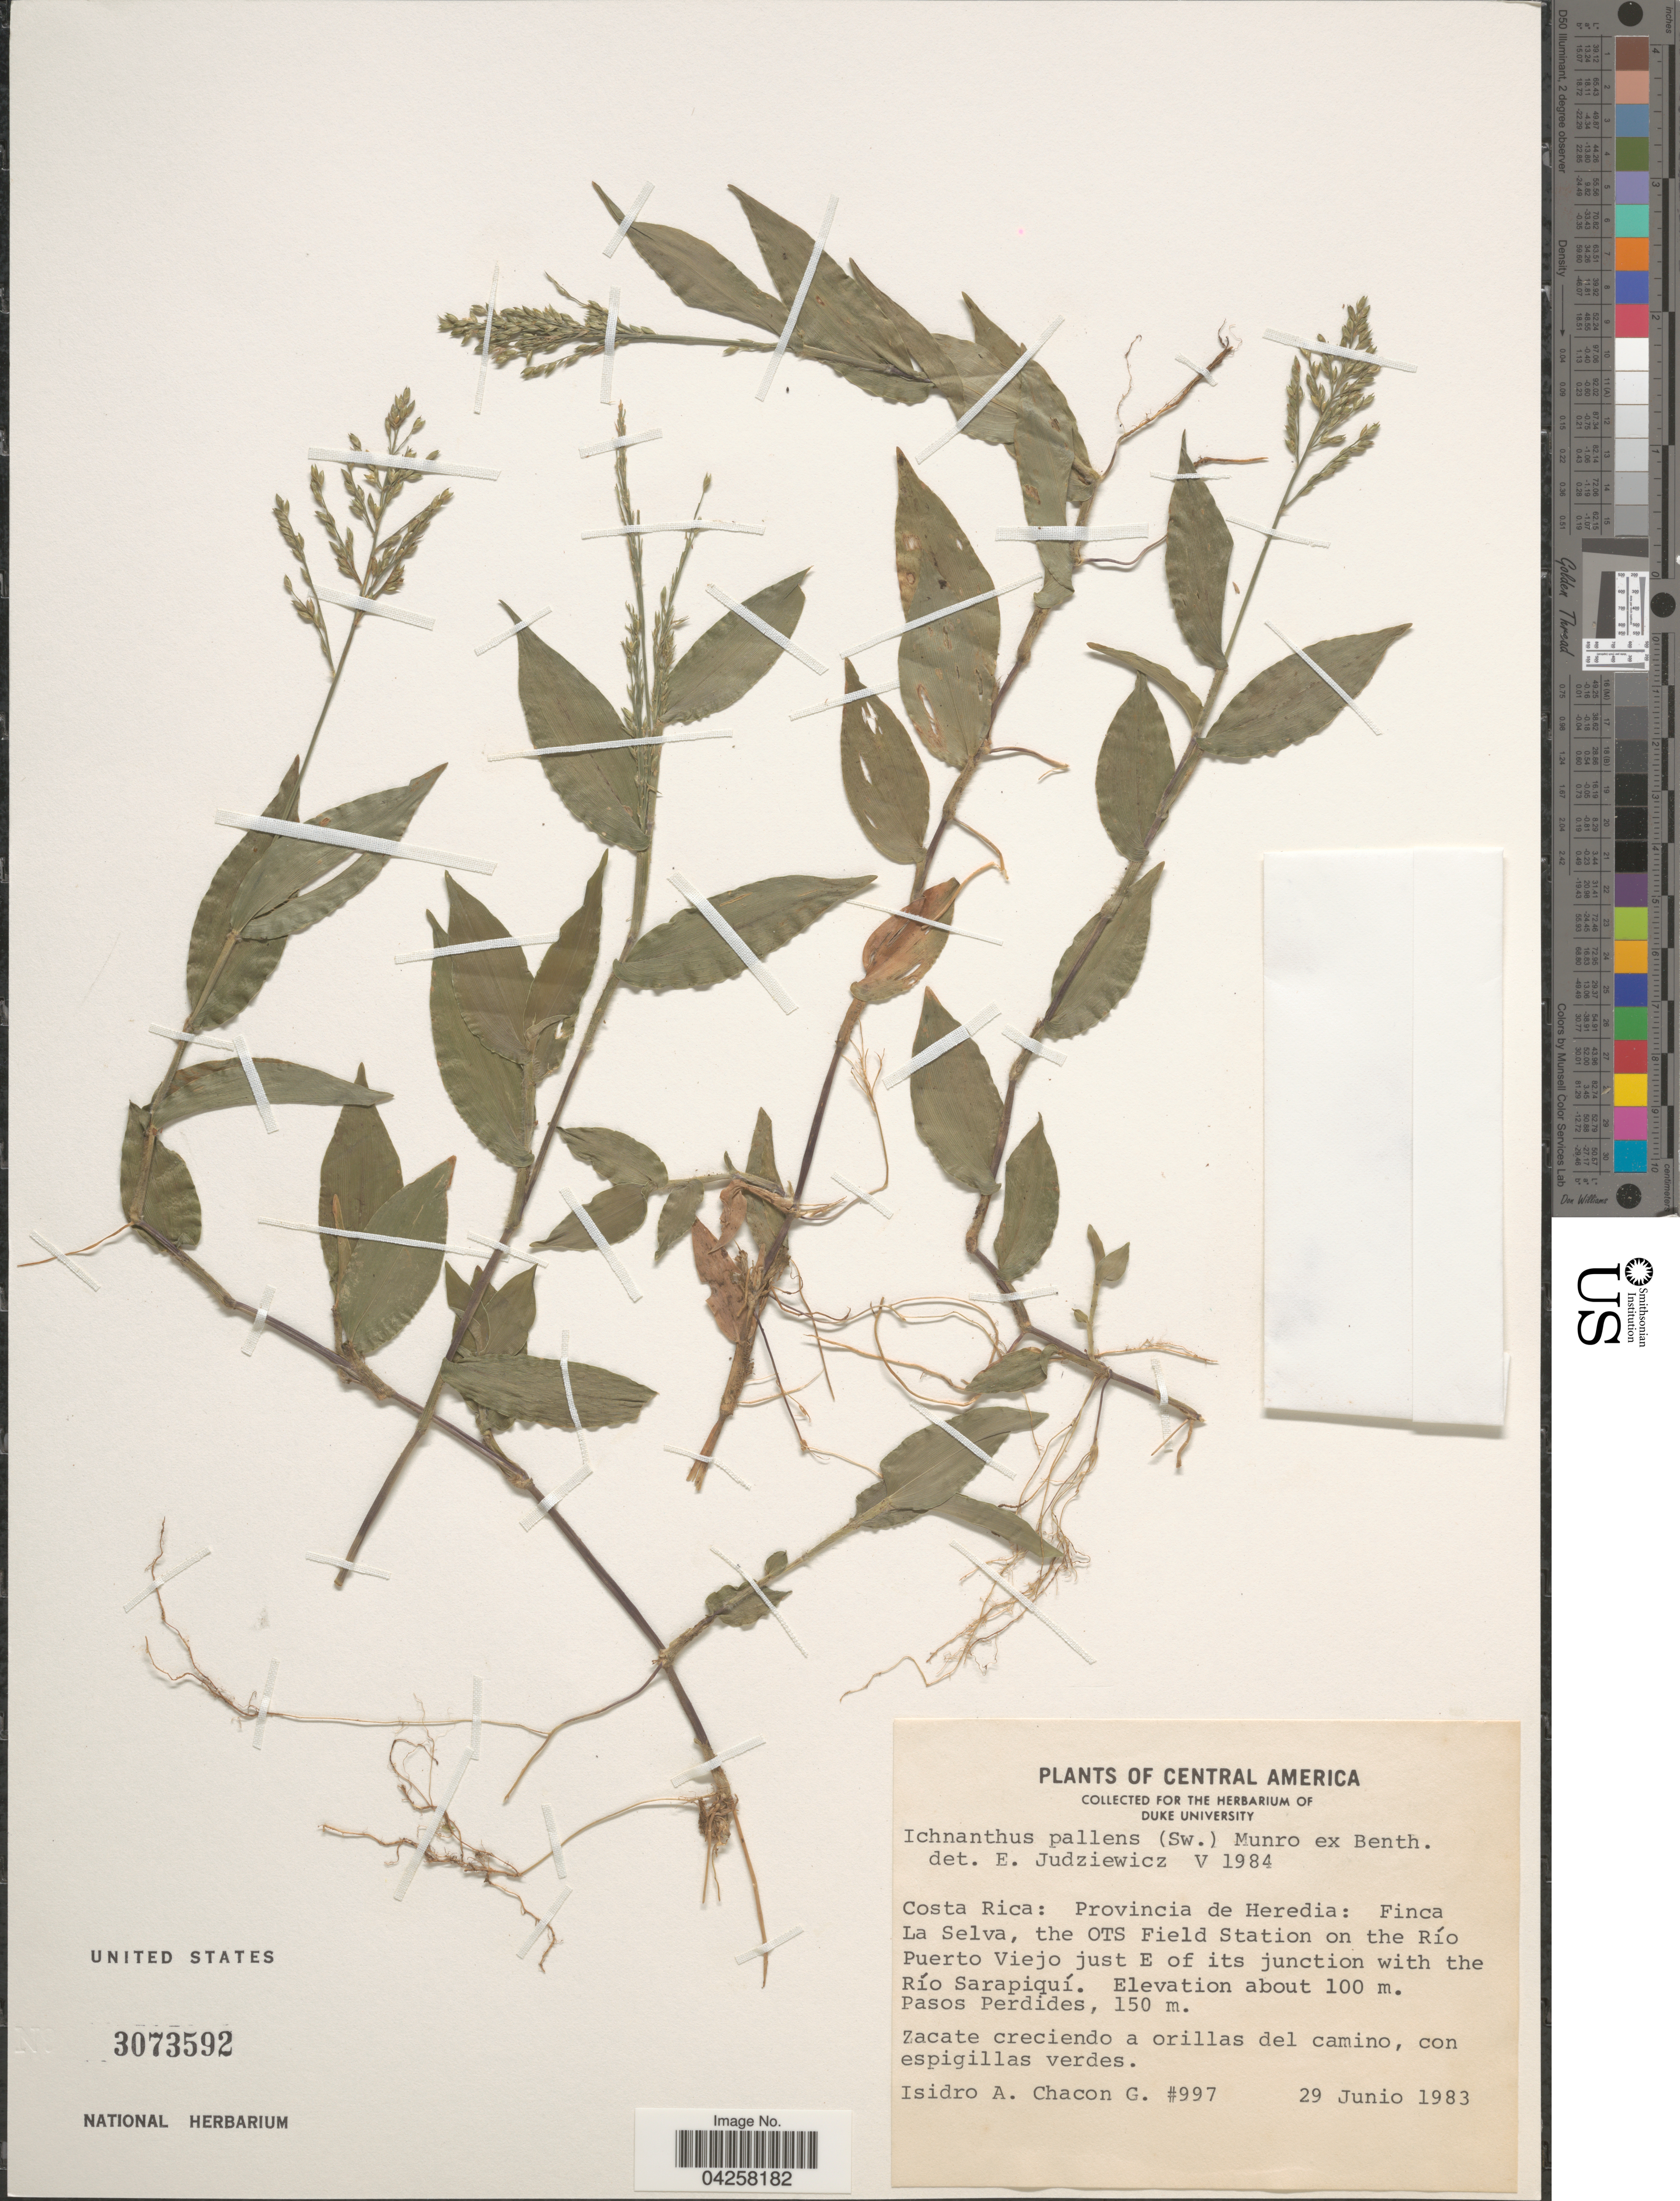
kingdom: Plantae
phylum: Tracheophyta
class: Liliopsida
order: Poales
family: Poaceae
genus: Ichnanthus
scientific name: Ichnanthus pallens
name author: (Sw.) Munro ex Benth.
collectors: I. Chacón G.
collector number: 997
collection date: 1983-06-29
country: Costa Rica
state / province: Heredia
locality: Finca La Selva, the OTS Field Station on the Río Puerto Viejo just E of its junction with the Río Sarapiquí. Pasos Perdídes.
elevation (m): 100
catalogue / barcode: US 3073592